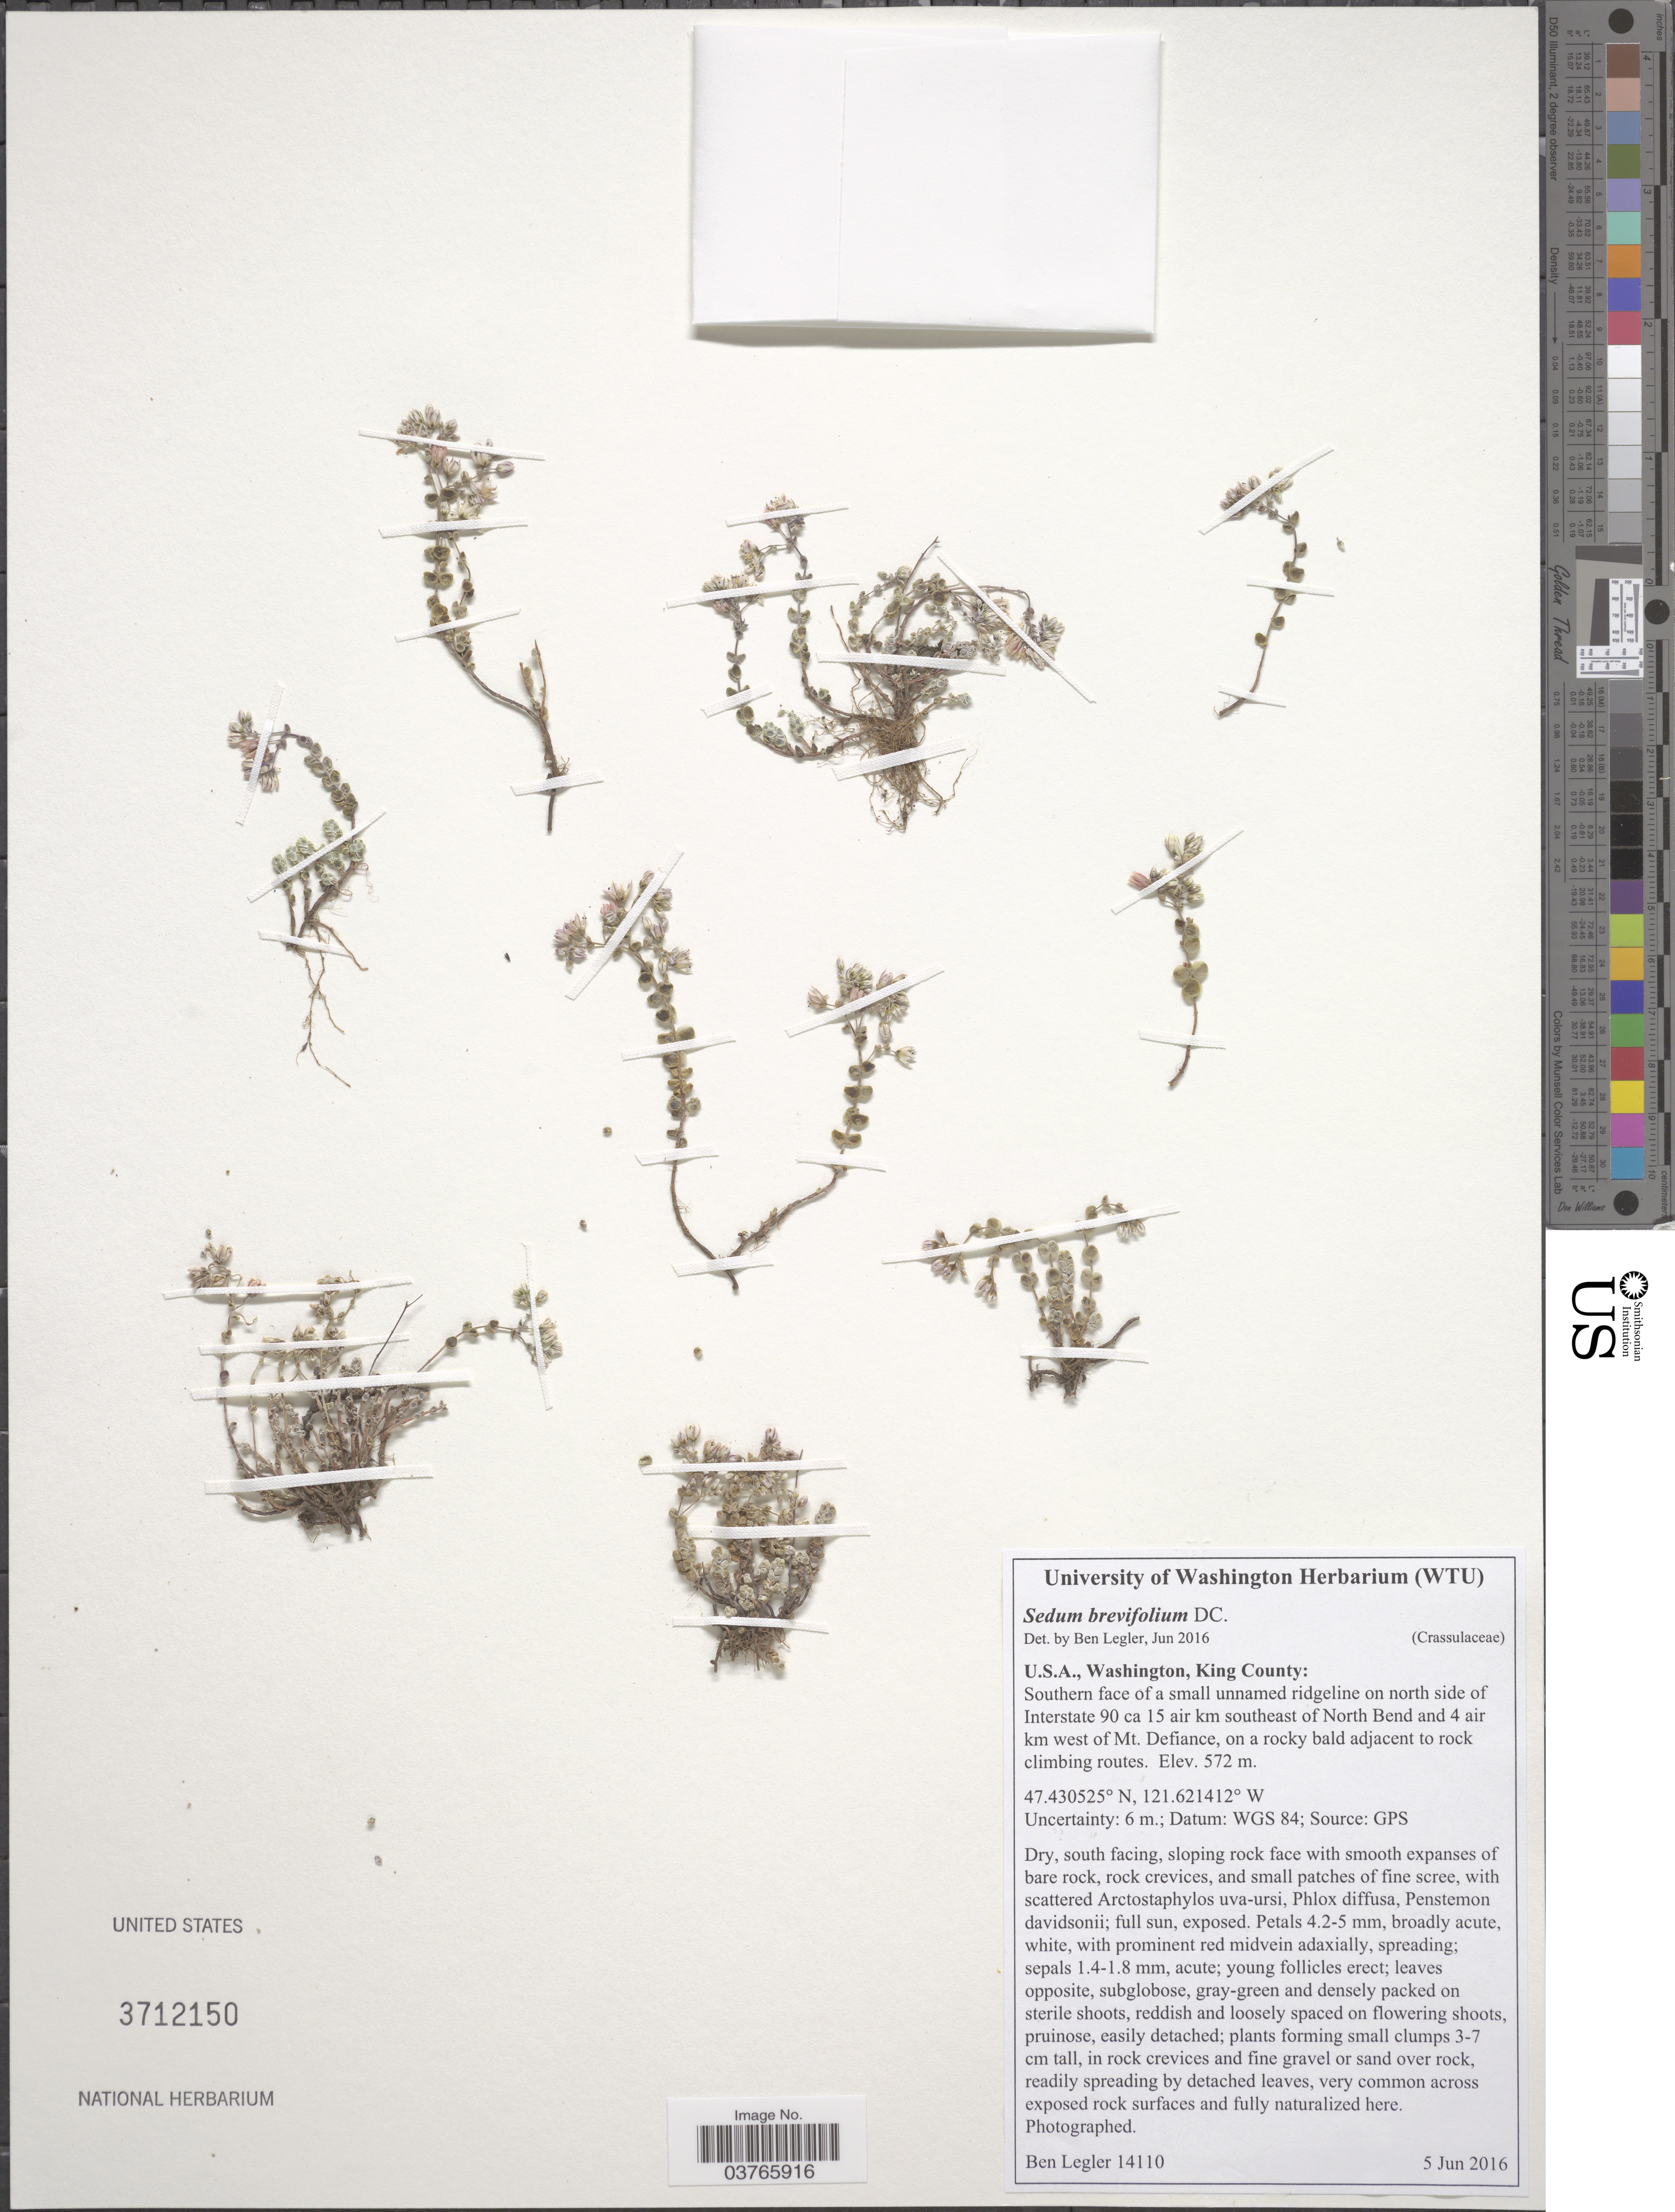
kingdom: Plantae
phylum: Tracheophyta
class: Magnoliopsida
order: Saxifragales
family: Crassulaceae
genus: Sedum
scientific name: Sedum brevifolium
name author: DC.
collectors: B. Legler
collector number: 14110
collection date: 2016-06-05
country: United States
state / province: Washington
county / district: King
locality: King County: Southern face of a small unnamed ridgeline on north side of Interstate 90 ca 15 air km southeast of North Bend and 4 air km west of Mt. Defiance, on a rocky bald adjacent to rock climbing routes.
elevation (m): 572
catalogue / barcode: US 3712150